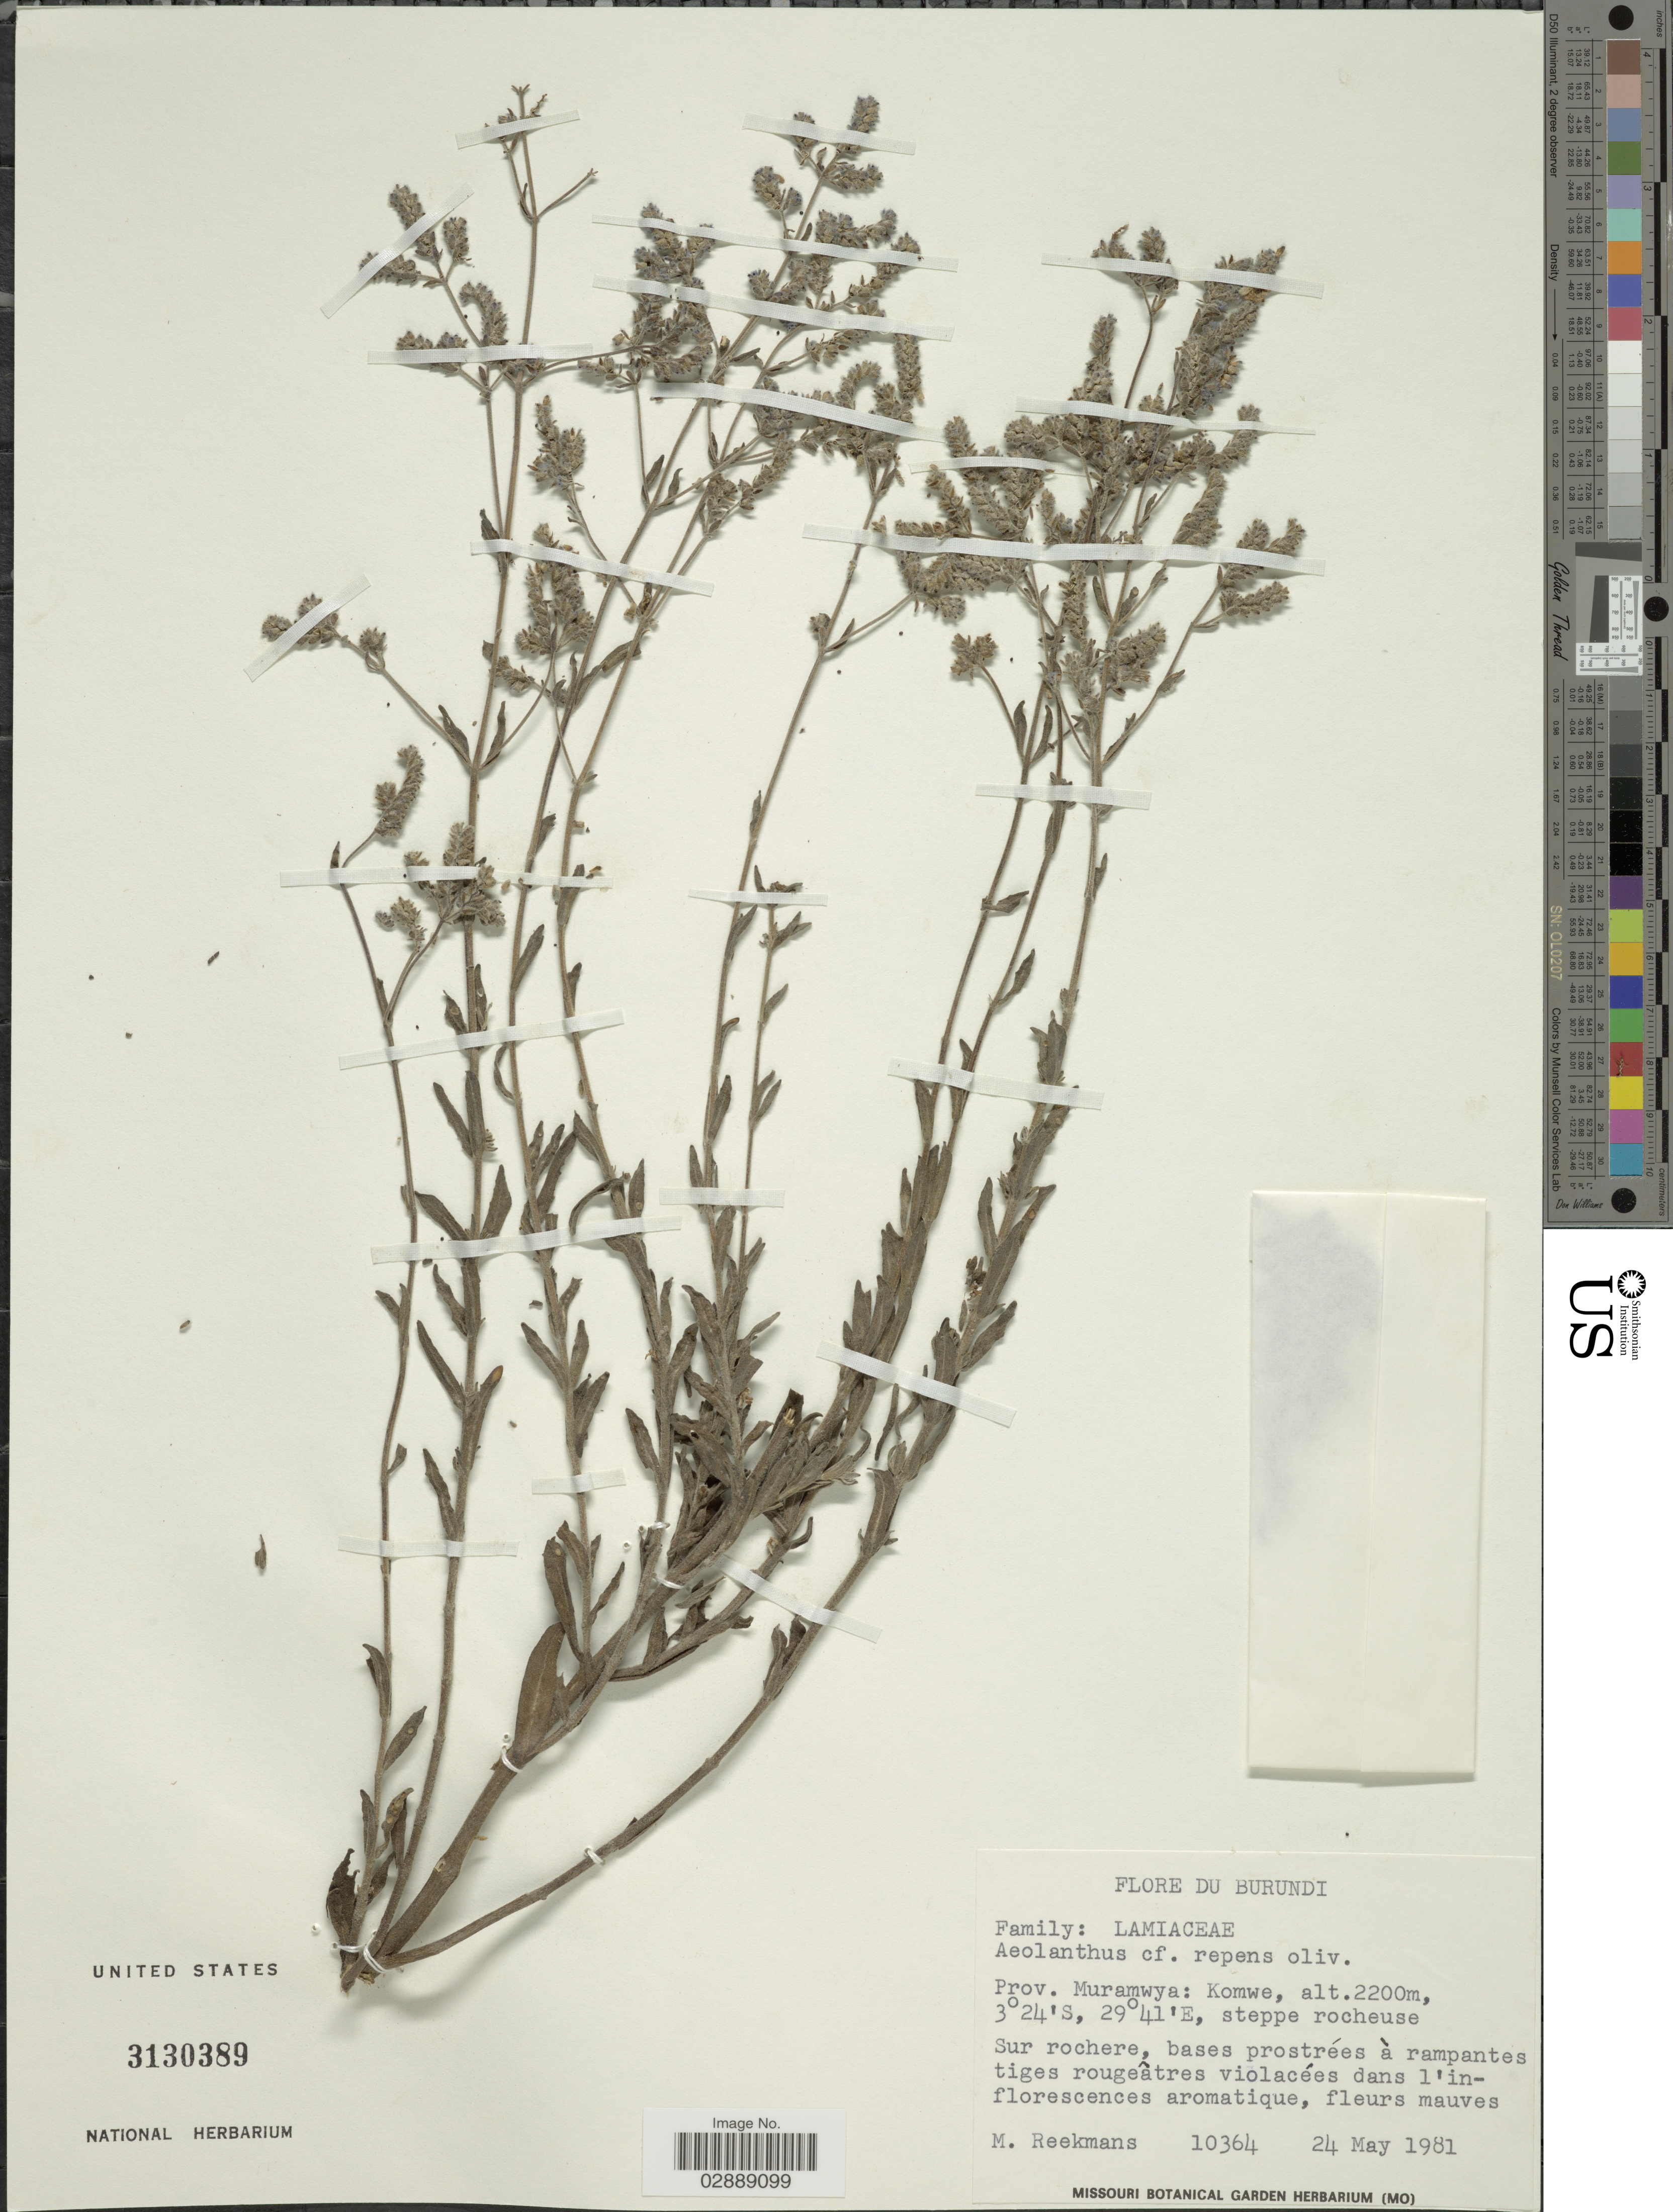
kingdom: Plantae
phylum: Tracheophyta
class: Magnoliopsida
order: Lamiales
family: Lamiaceae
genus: Aeollanthus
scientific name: Aeollanthus sp.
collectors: M. Reekmans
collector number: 10364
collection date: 1981-05-24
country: Burundi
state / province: Muramvya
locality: Prov. Muramwya: Komwe.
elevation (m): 2200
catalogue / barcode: US 3130389